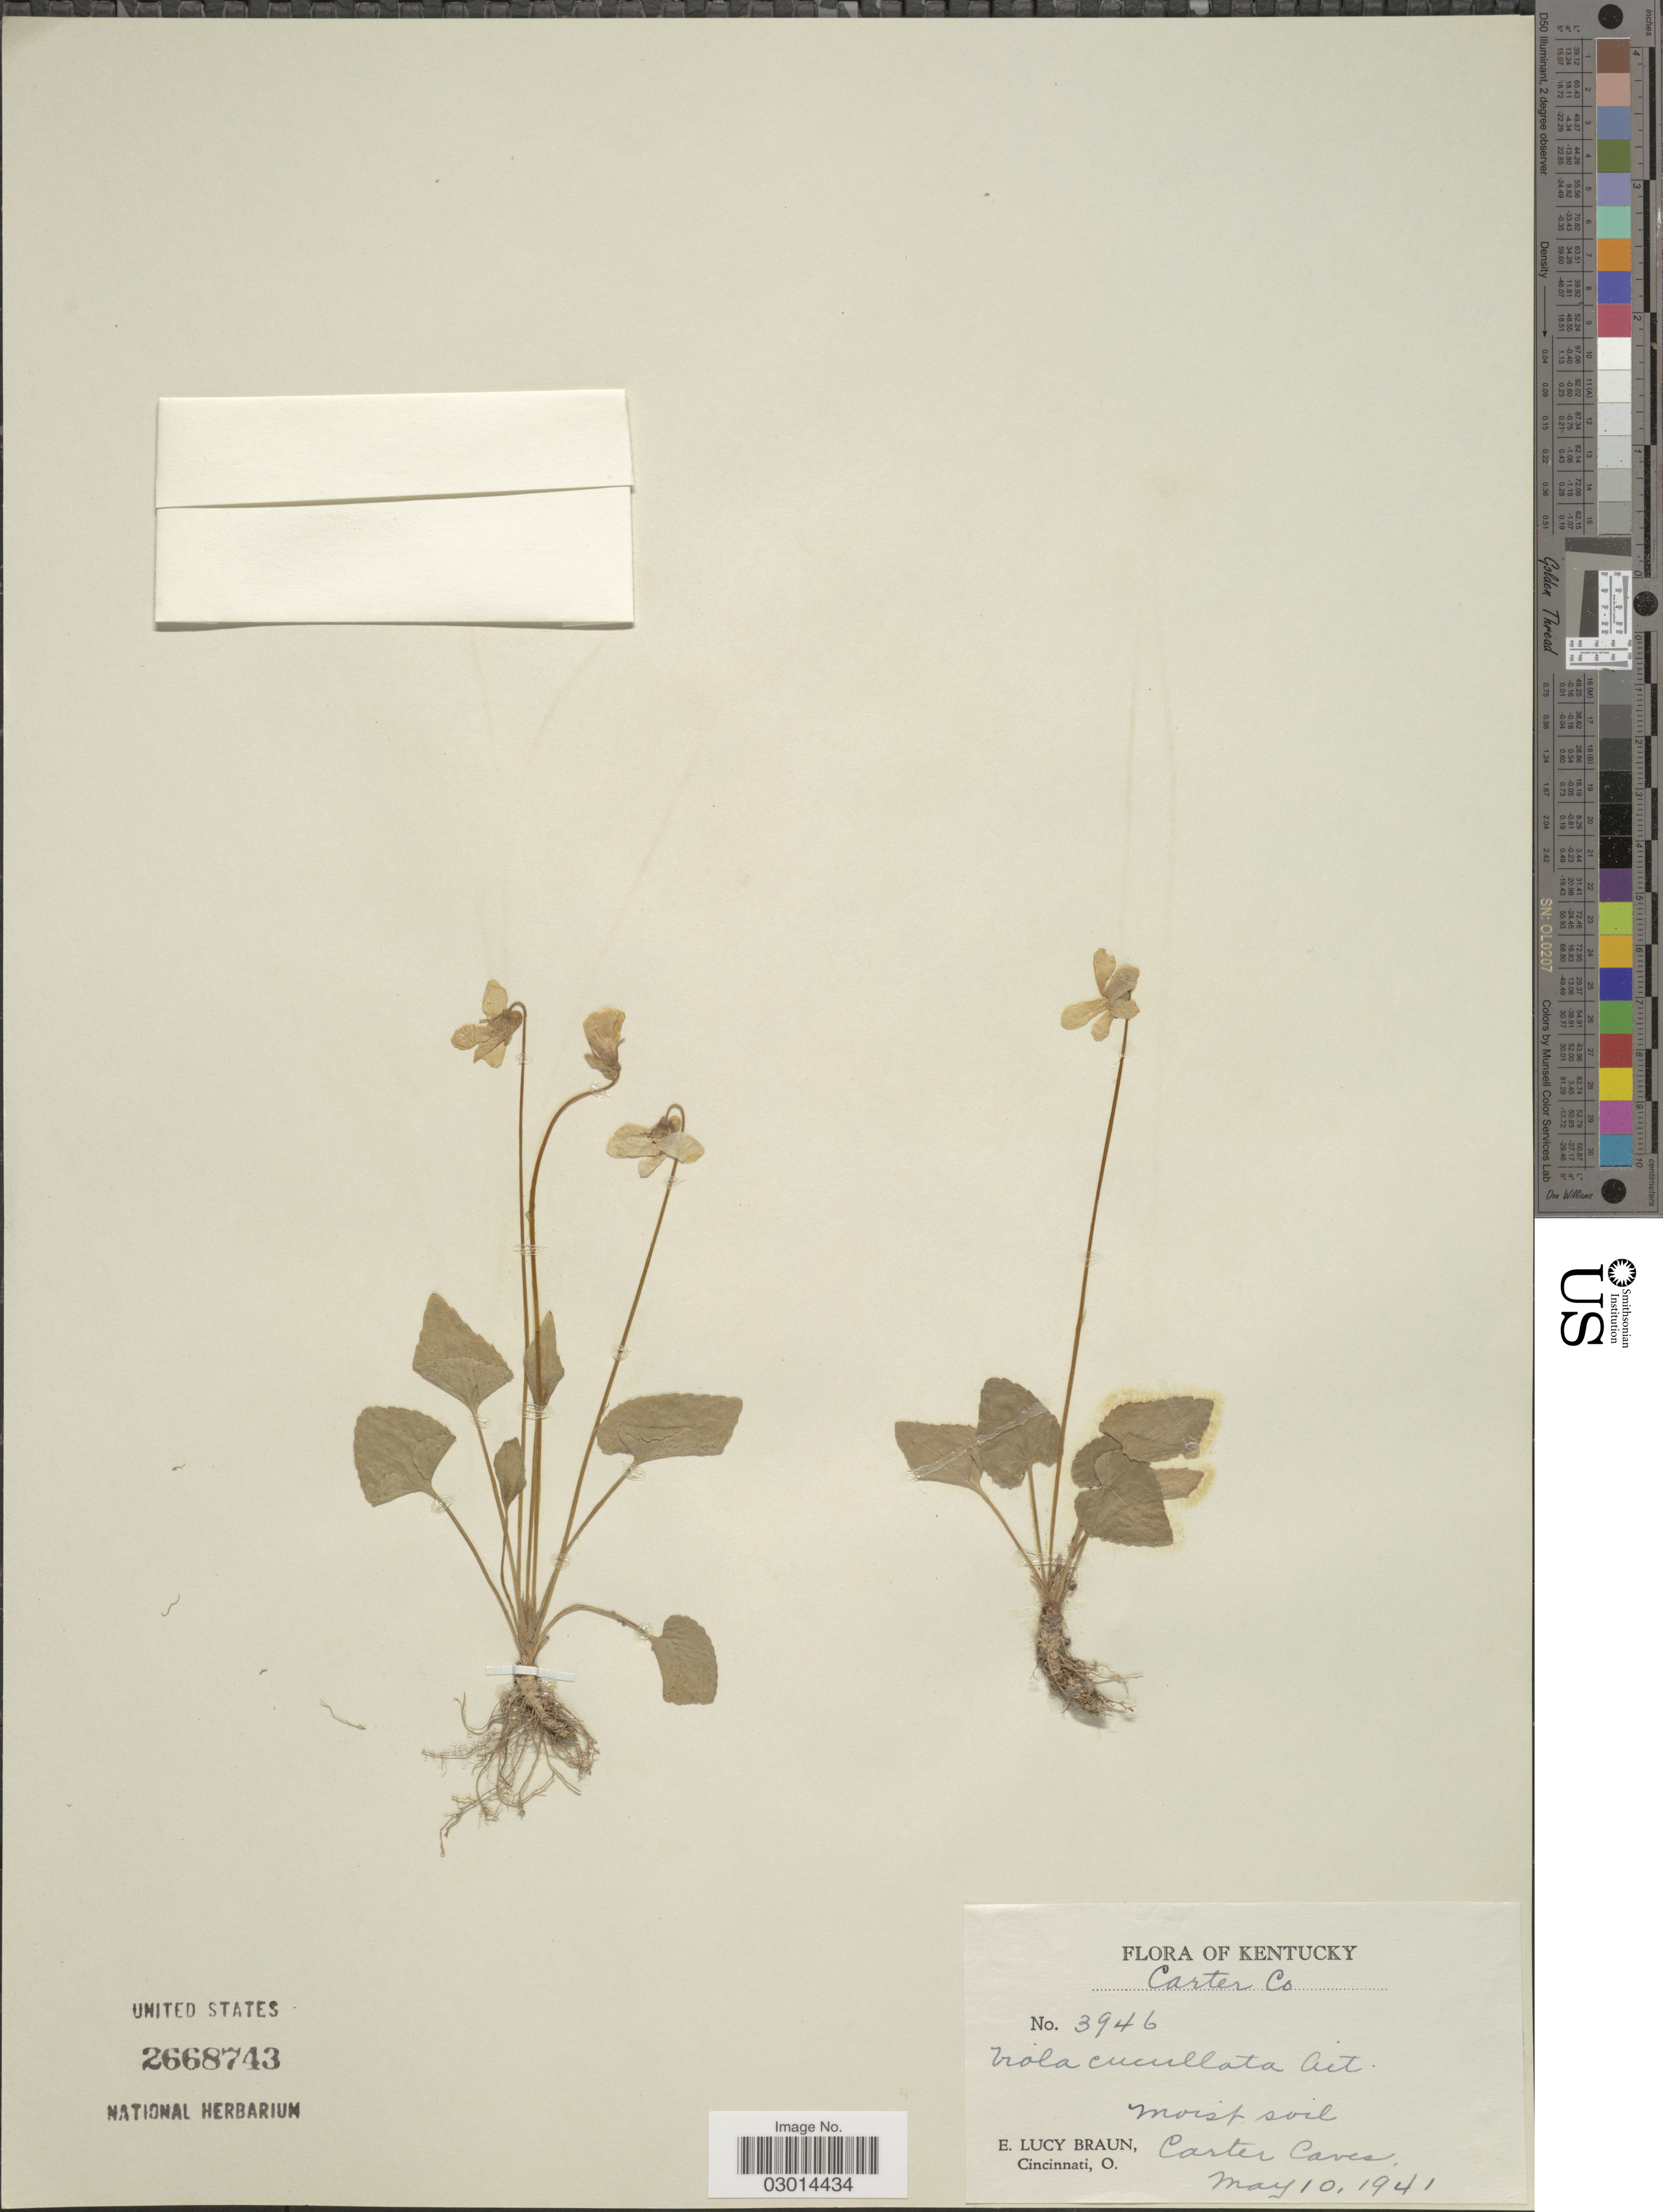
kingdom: Plantae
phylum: Tracheophyta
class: Magnoliopsida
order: Malpighiales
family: Violaceae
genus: Viola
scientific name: Viola cucullata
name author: Aiton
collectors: E. L. Braun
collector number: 3946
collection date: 1941-05-10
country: United States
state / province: Kentucky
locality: Carter Co., Carter Caves.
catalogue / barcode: US 2668743